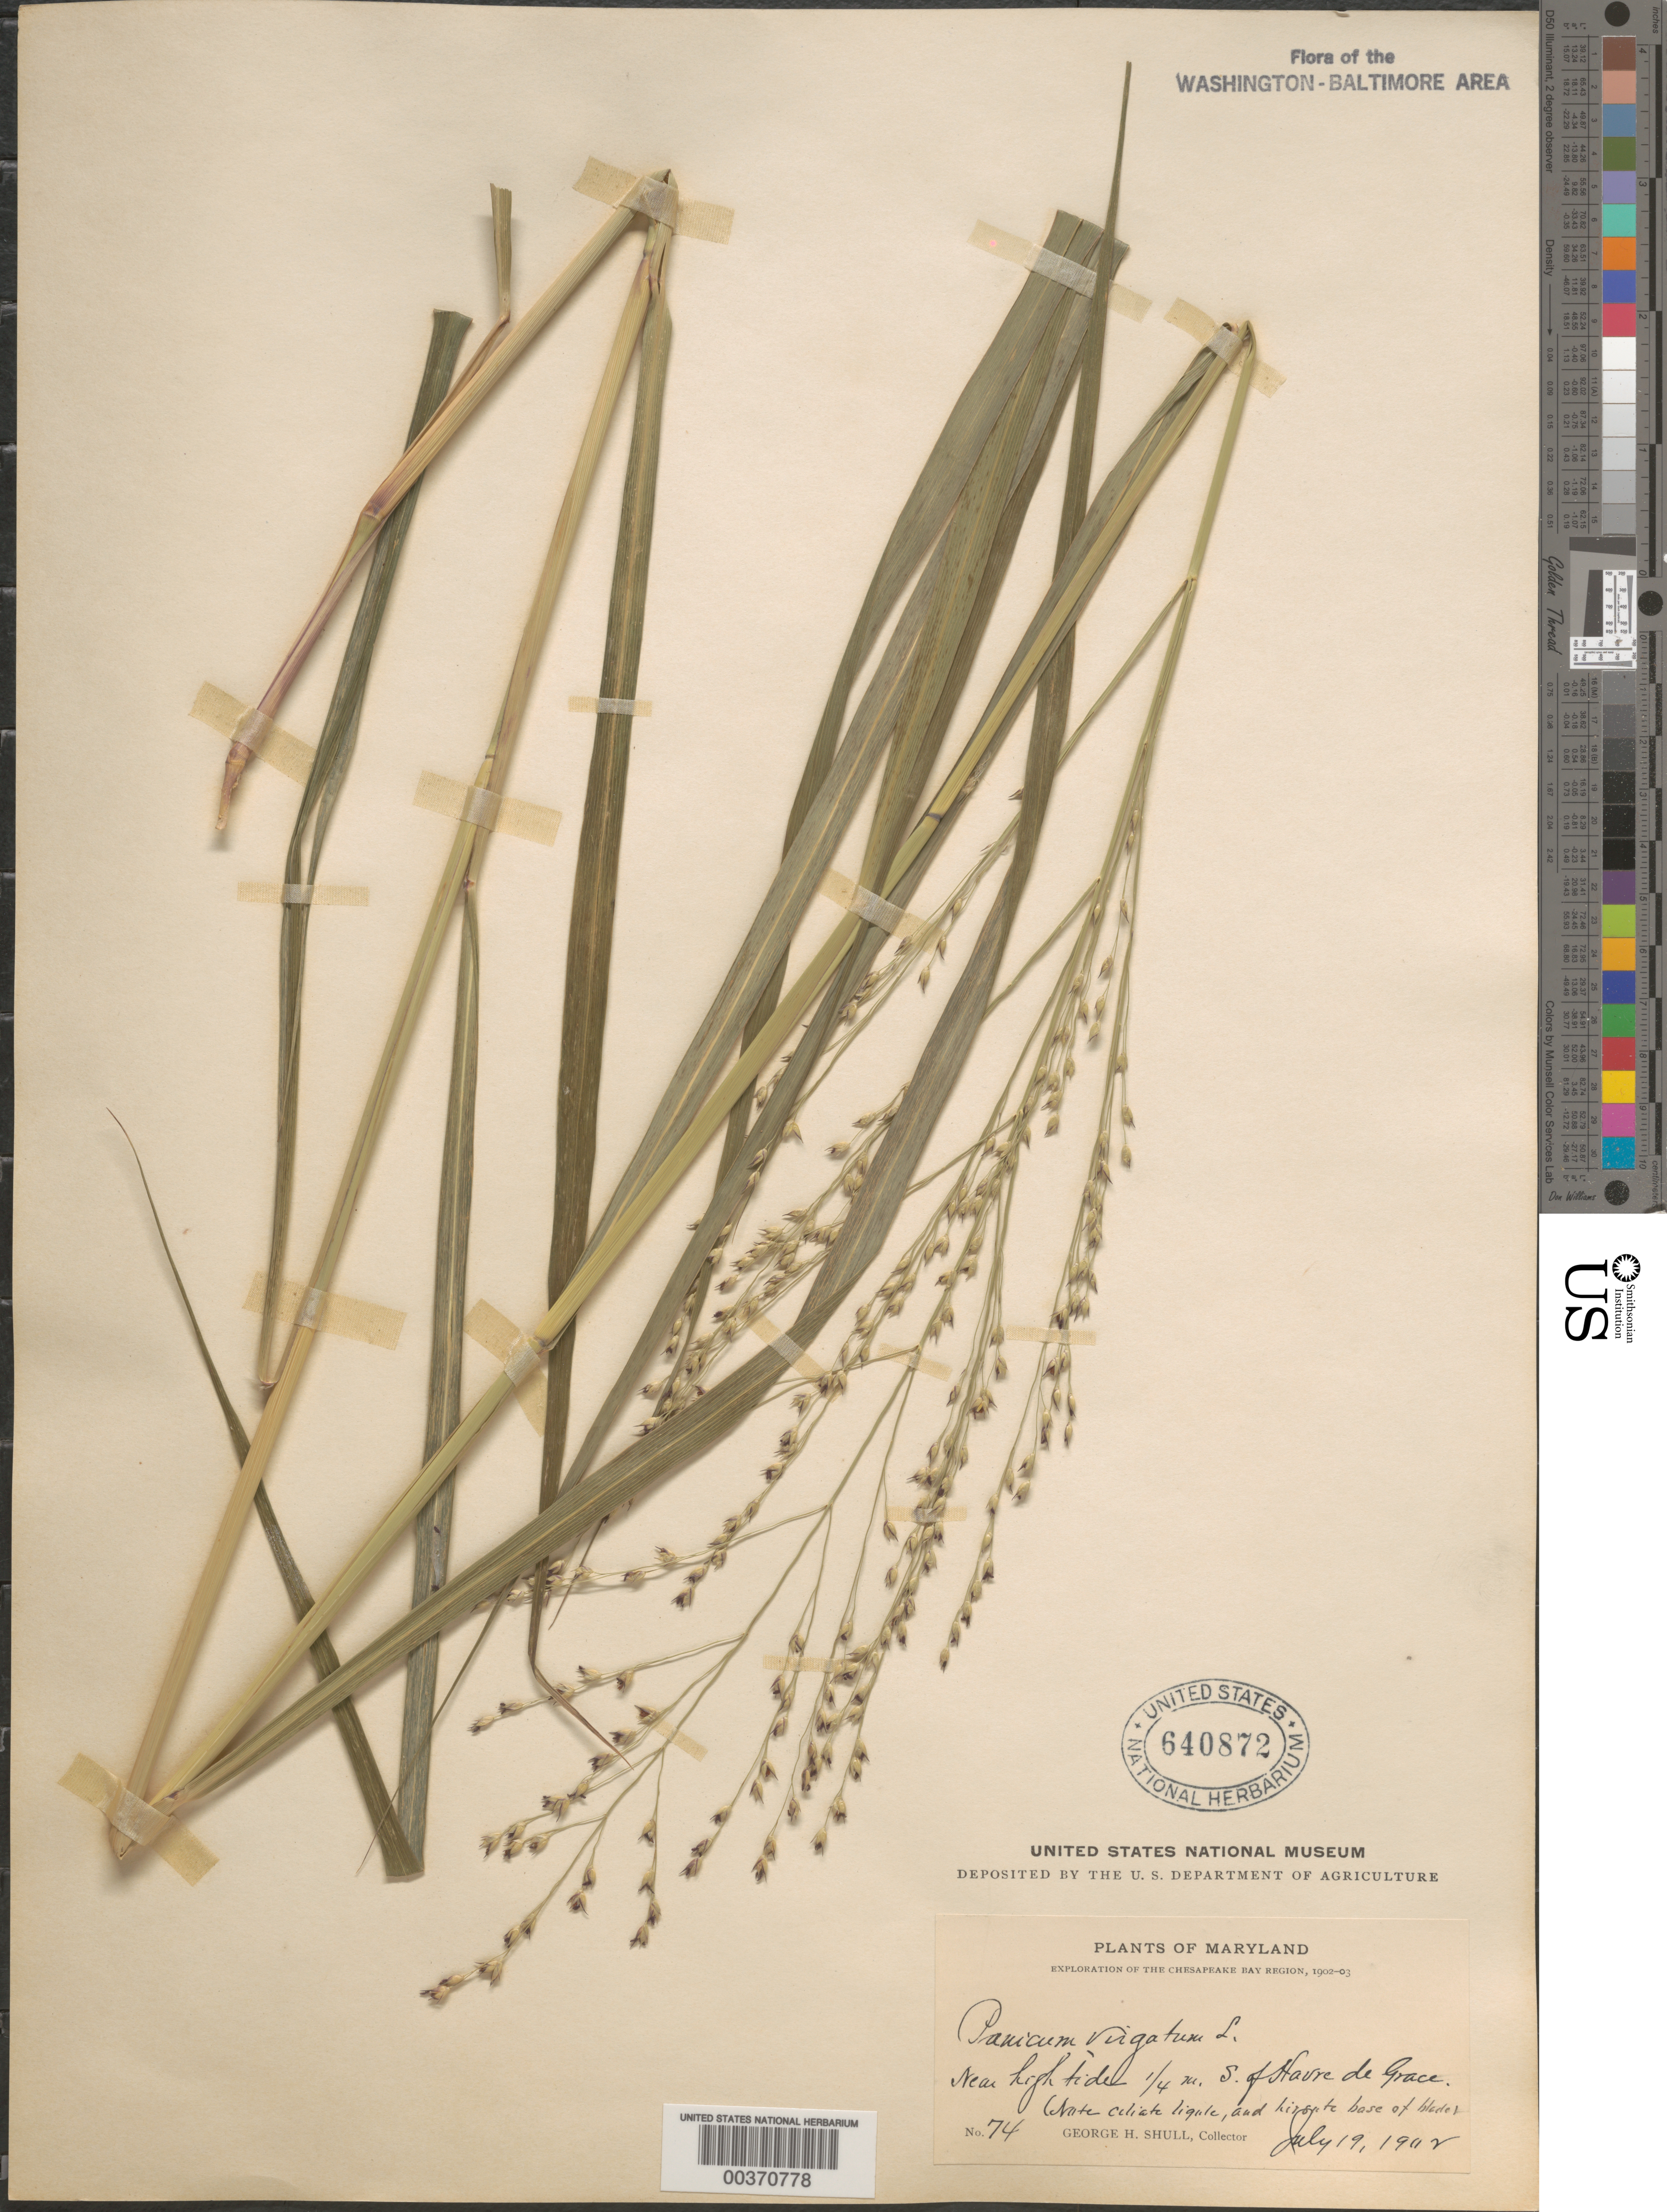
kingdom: Plantae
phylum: Tracheophyta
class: Liliopsida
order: Poales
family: Poaceae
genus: Panicum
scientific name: Panicum virgatum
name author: L.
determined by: Hitchcock, A. S.; Chase, [M.] A.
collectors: G. H. Shull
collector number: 74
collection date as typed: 19 Jul 1902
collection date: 1902-07-19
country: United States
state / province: Maryland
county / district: Harford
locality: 1/4 Mile S of Havre De Grace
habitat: Near high tide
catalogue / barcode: US 640872